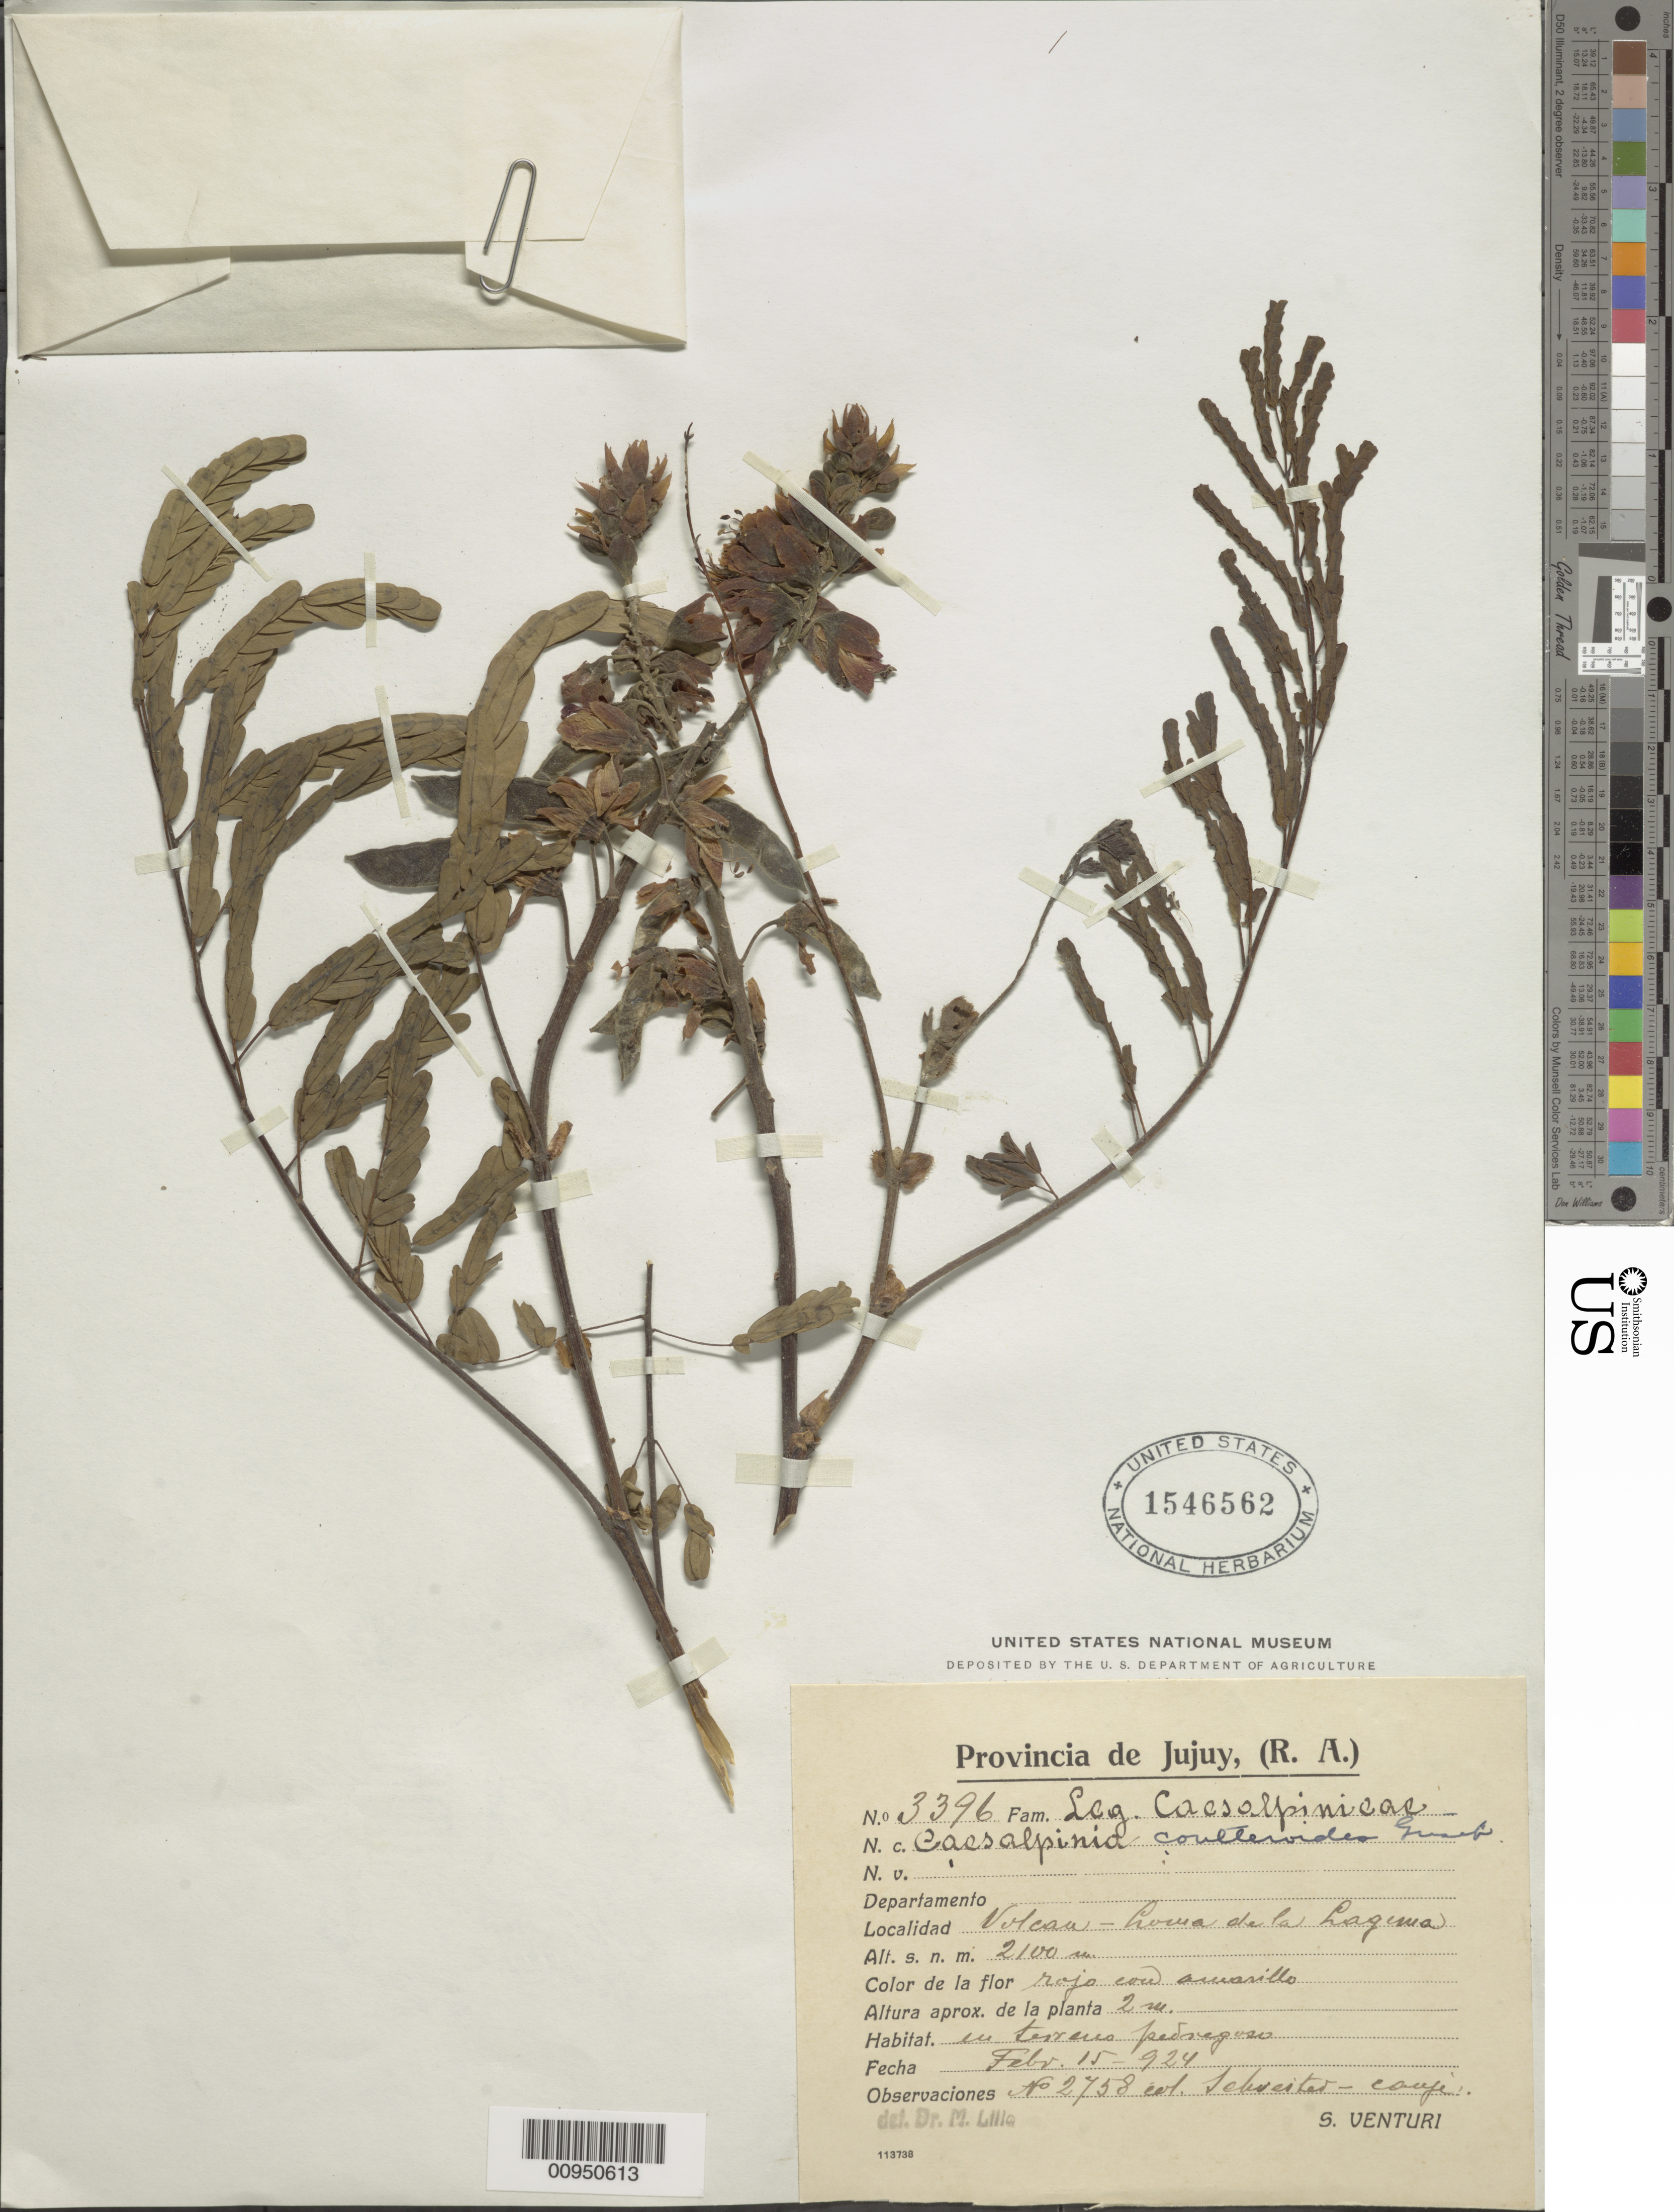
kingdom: Plantae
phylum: Tracheophyta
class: Magnoliopsida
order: Fabales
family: Fabaceae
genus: Erythrostemon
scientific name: Erythrostemon coulterioides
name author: (Griseb.) Gagnon & G.P. Lewis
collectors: S. Venturi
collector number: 3396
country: Argentina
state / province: Jujuy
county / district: Tumbaya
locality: Volcan, Locua de la Laguna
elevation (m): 2100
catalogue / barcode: US 1546562